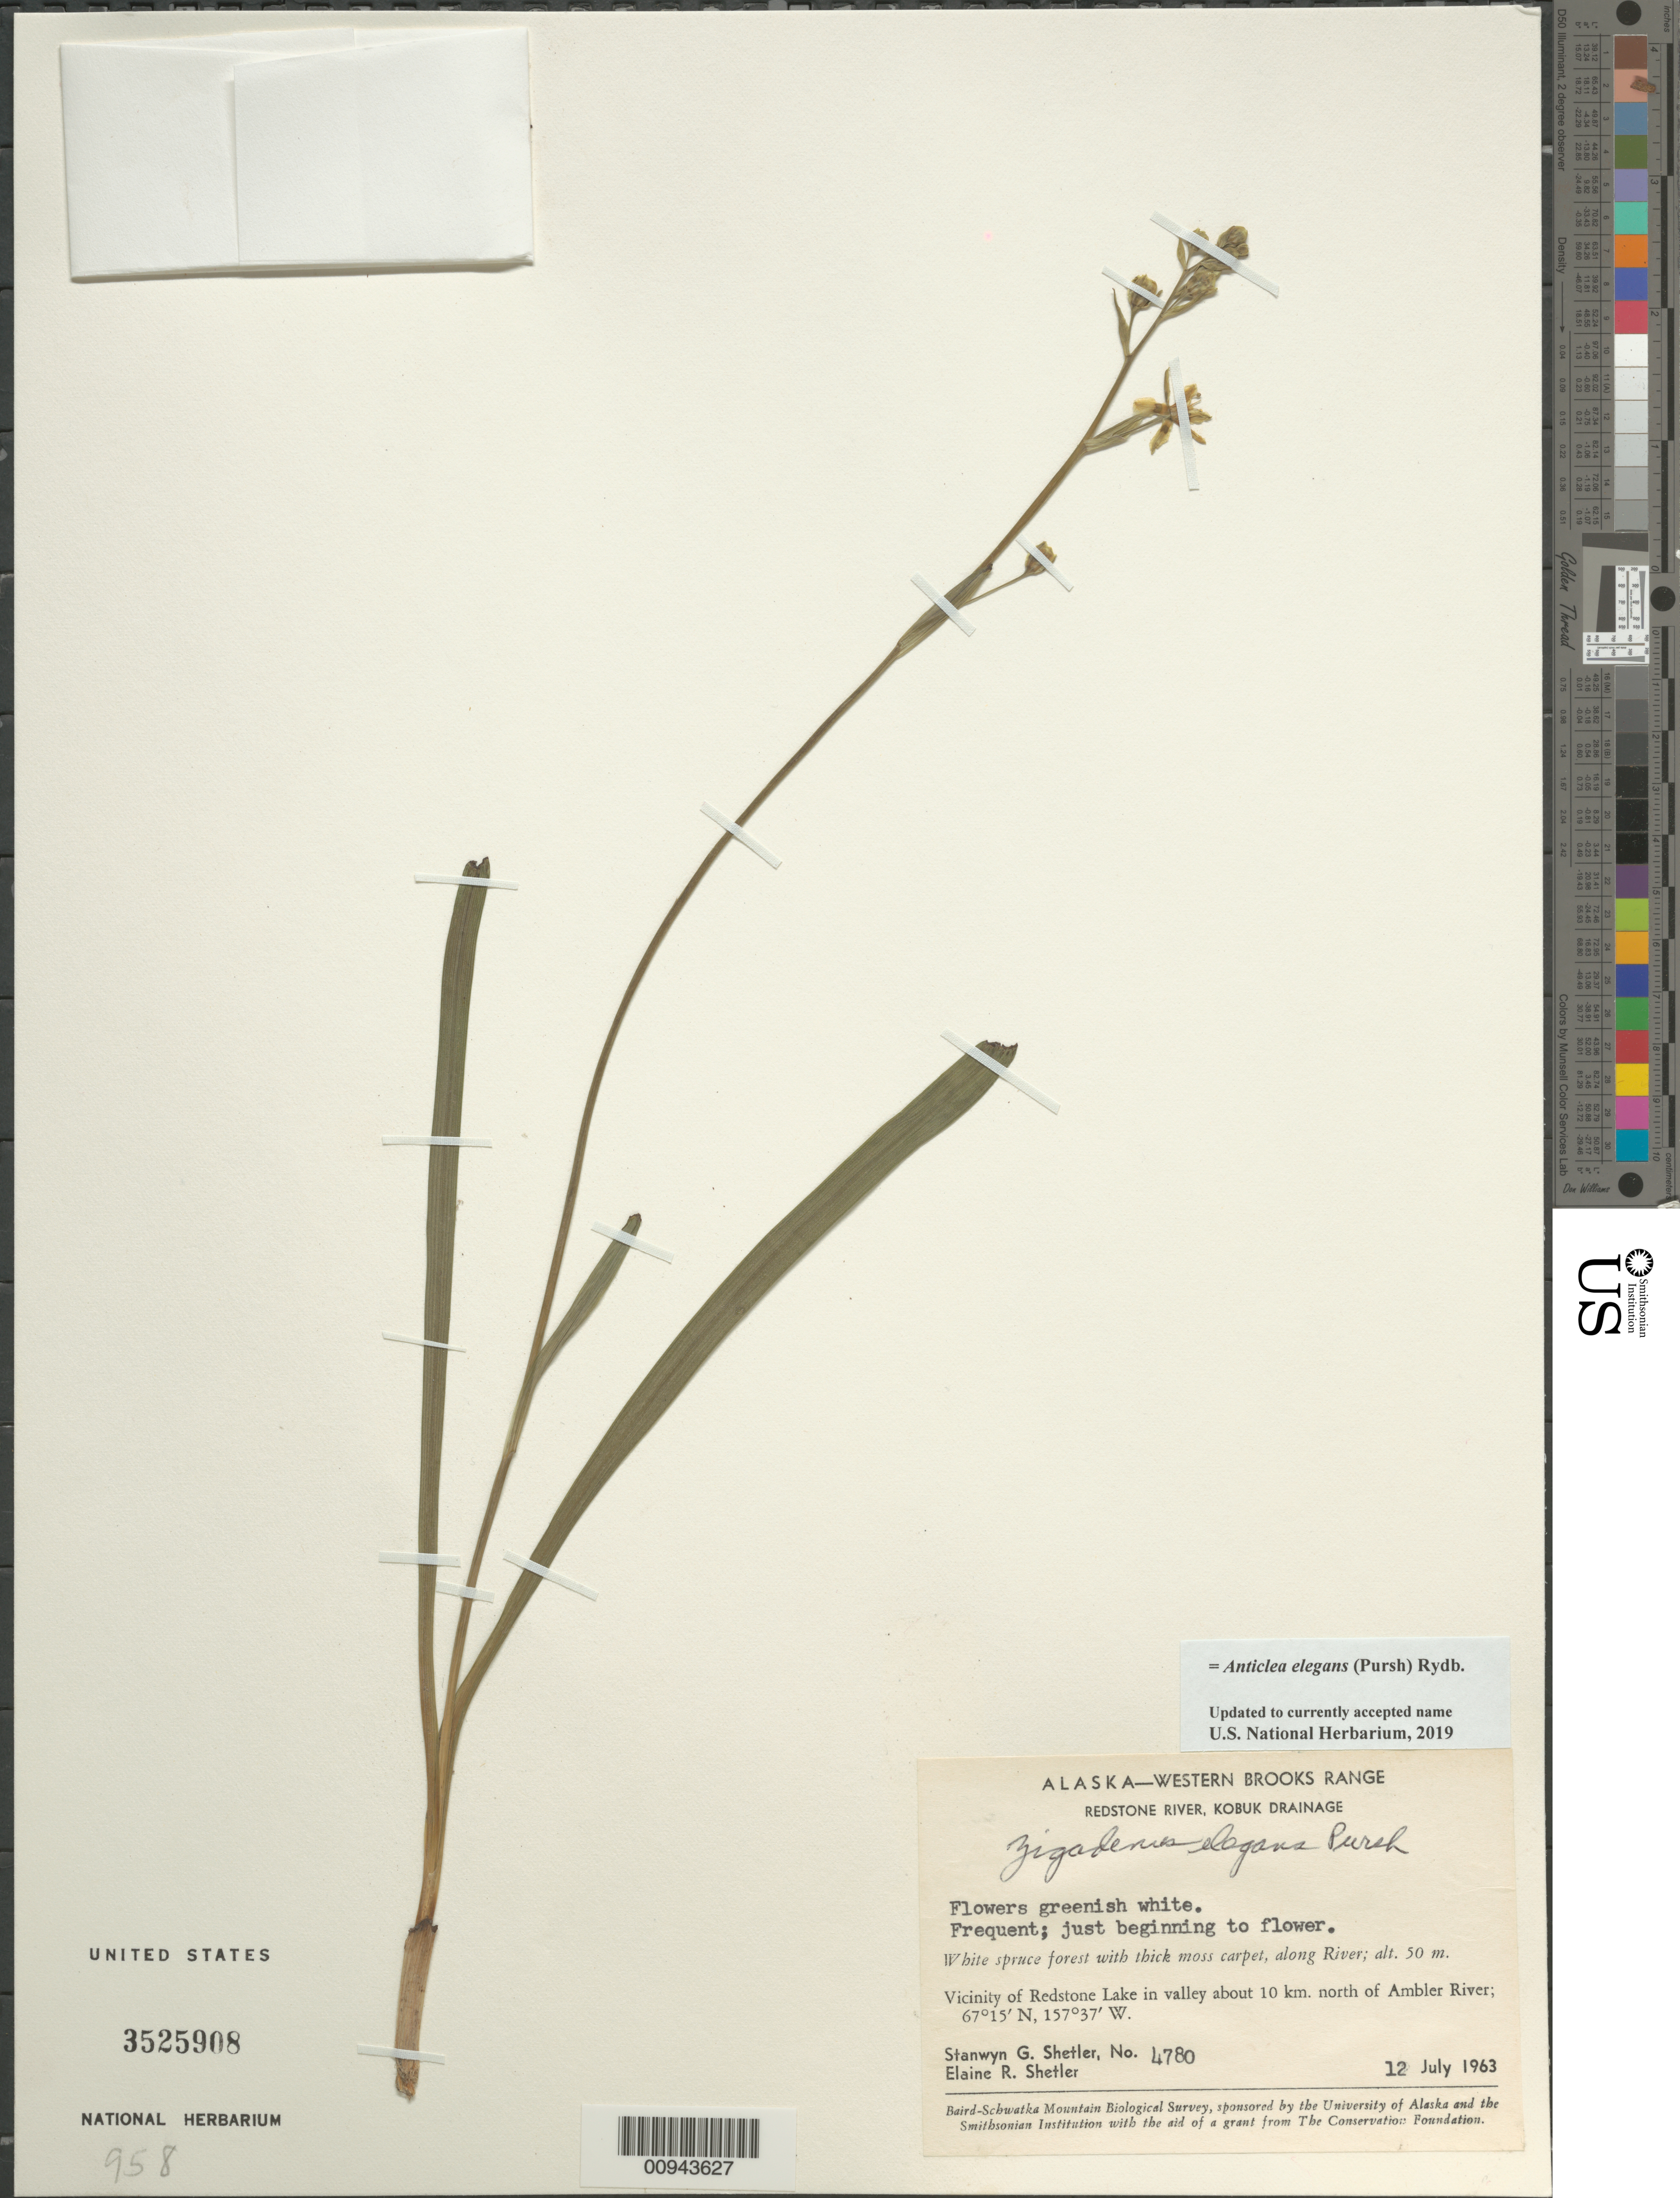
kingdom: Plantae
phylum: Tracheophyta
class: Liliopsida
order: Liliales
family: Melanthiaceae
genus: Anticlea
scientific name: Anticlea elegans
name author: (Pursh) Rydb.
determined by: Strong, Mark T., (BOT), Smithsonian Institution - National Museum of Natural History (UNITED STATES)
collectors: S. Shetler & E. R. Shetler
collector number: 4780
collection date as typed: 12 Jul 1963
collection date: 1963-07-12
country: United States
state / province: Alaska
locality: Vicinity of Redstone Lake in valley about 10 km. north of Ambler River. Western Brooks Range, Redstone River, Kobuk Drainage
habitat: White spruce forest with thick moss carpet, along River.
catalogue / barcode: US 3525908